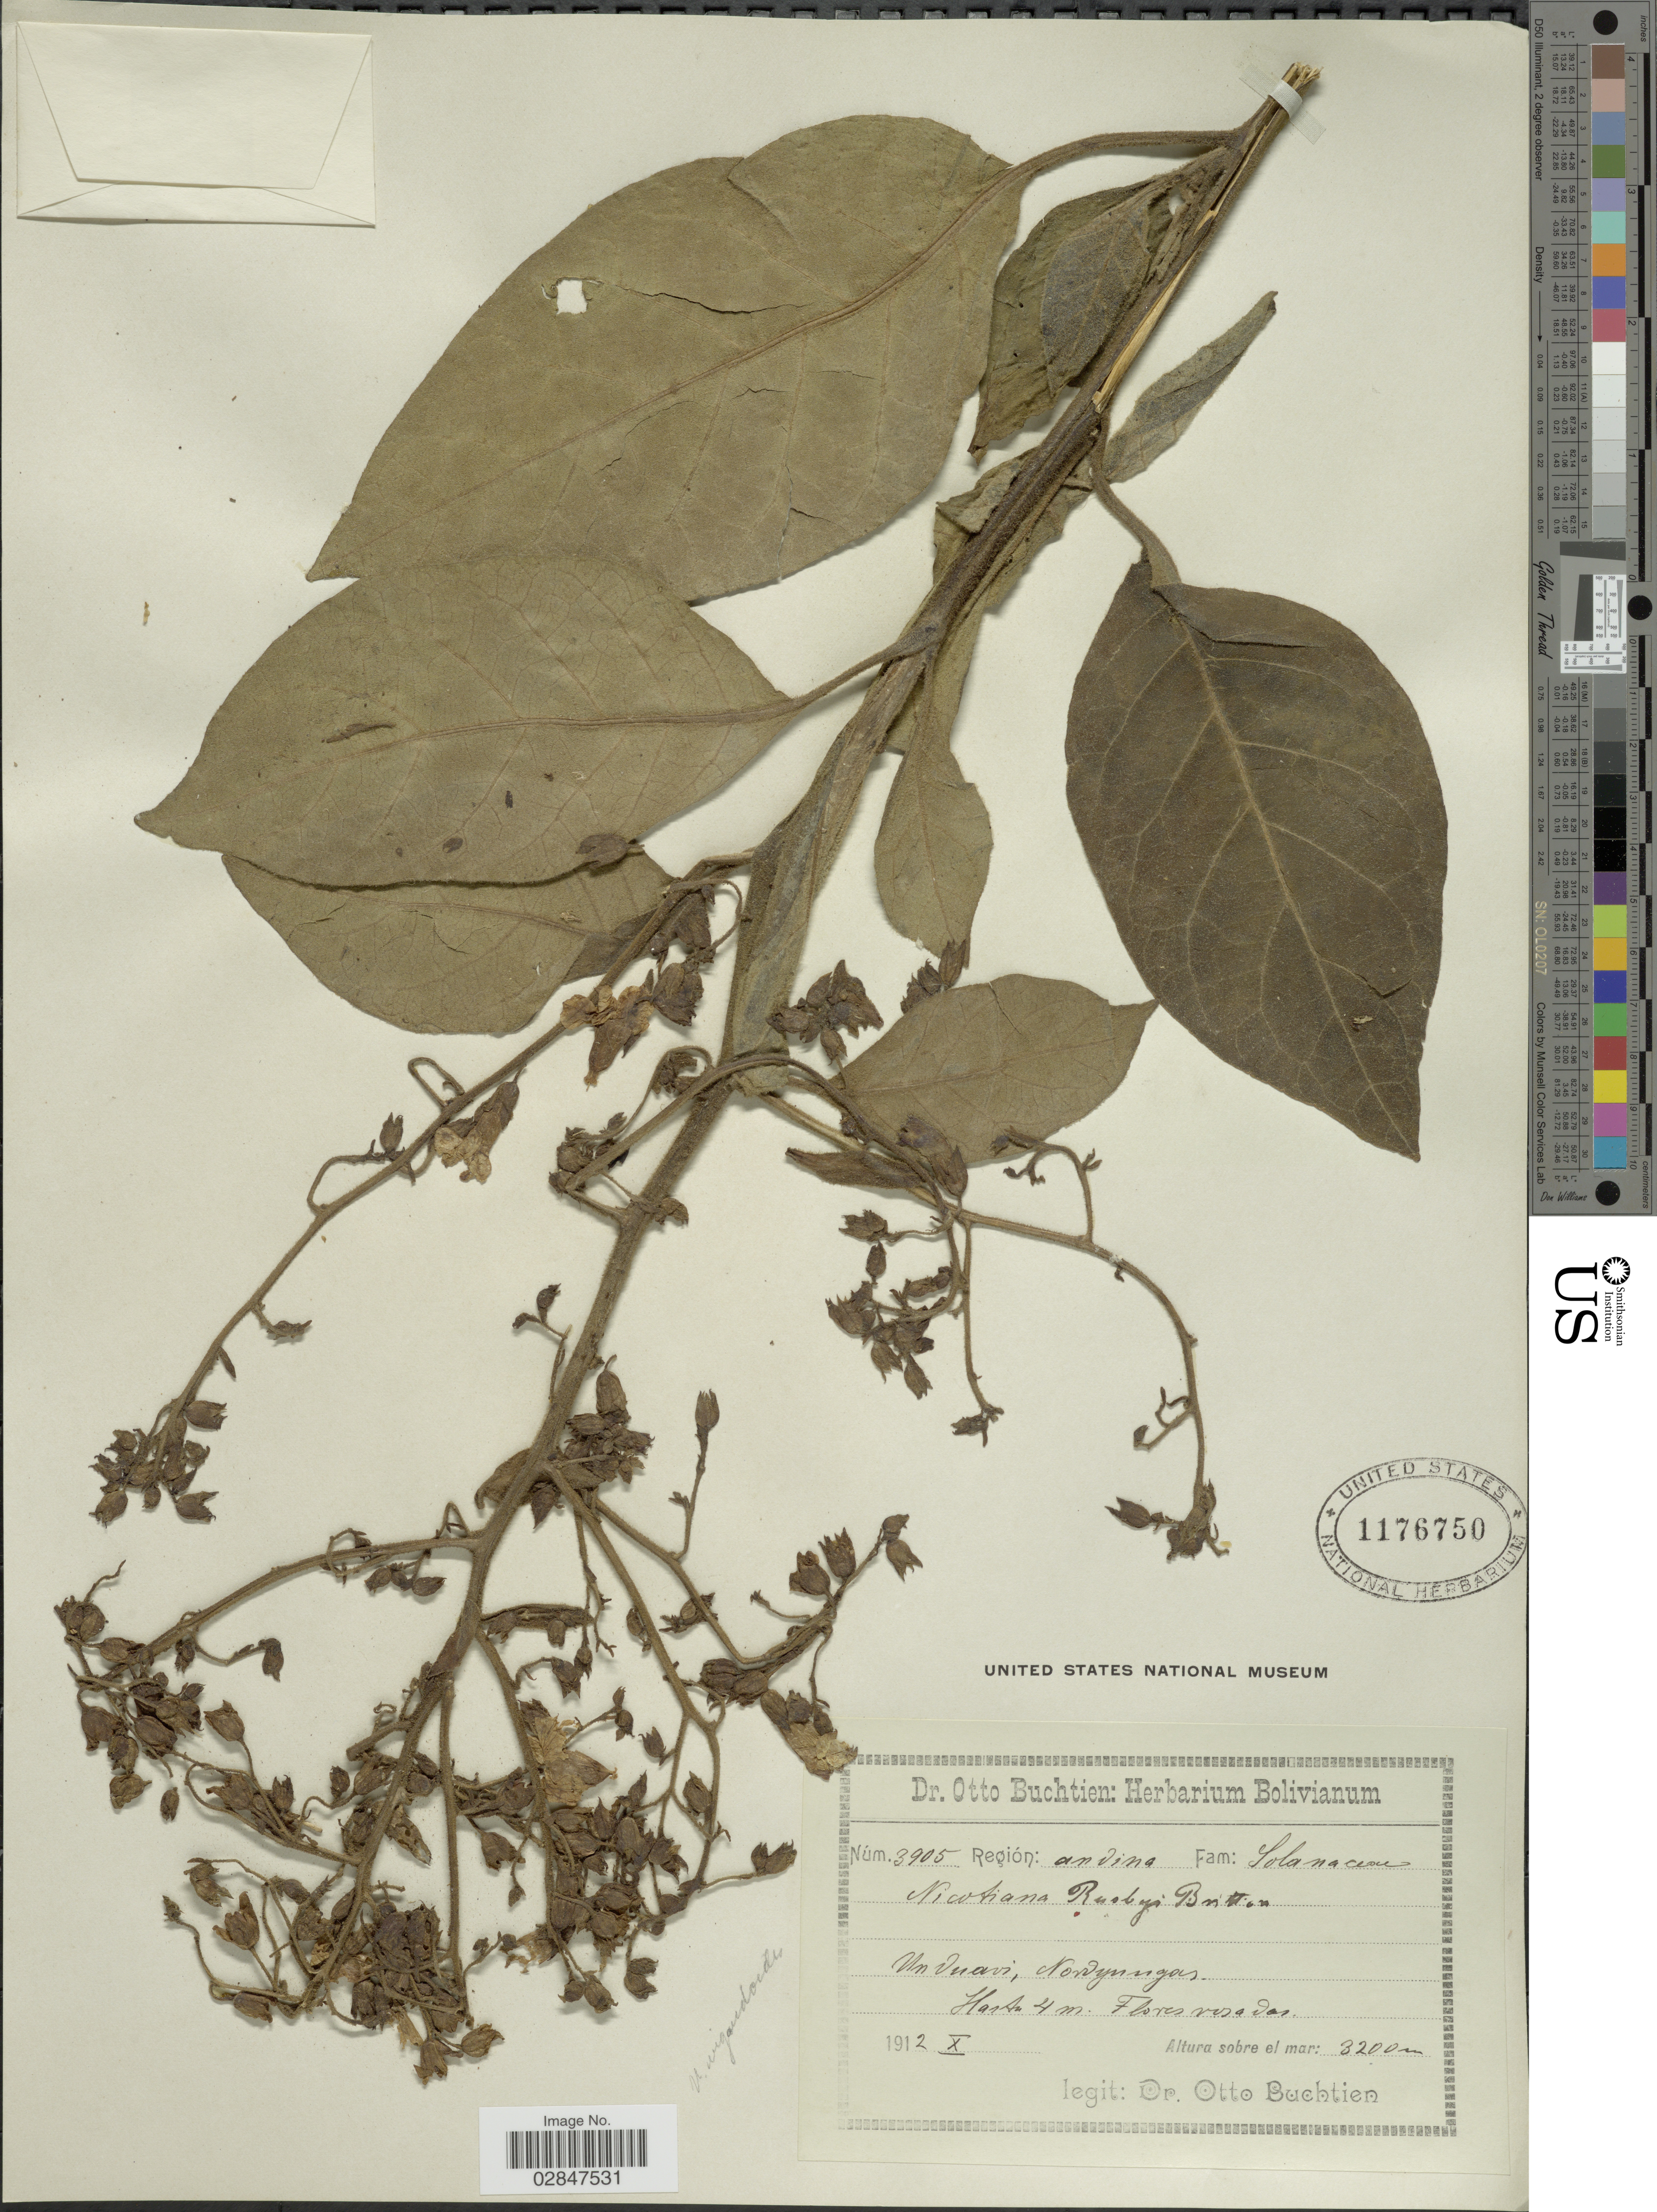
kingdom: Plantae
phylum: Tracheophyta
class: Magnoliopsida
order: Solanales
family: Solanaceae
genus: Nicotiana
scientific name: Nicotiana wigandioides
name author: K. Koch & Fintelm.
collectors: O. Buchtien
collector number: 3905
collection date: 1912-10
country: Bolivia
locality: Región: Andina. Unduavi, Nordyungas.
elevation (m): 3200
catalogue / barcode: US 1176750